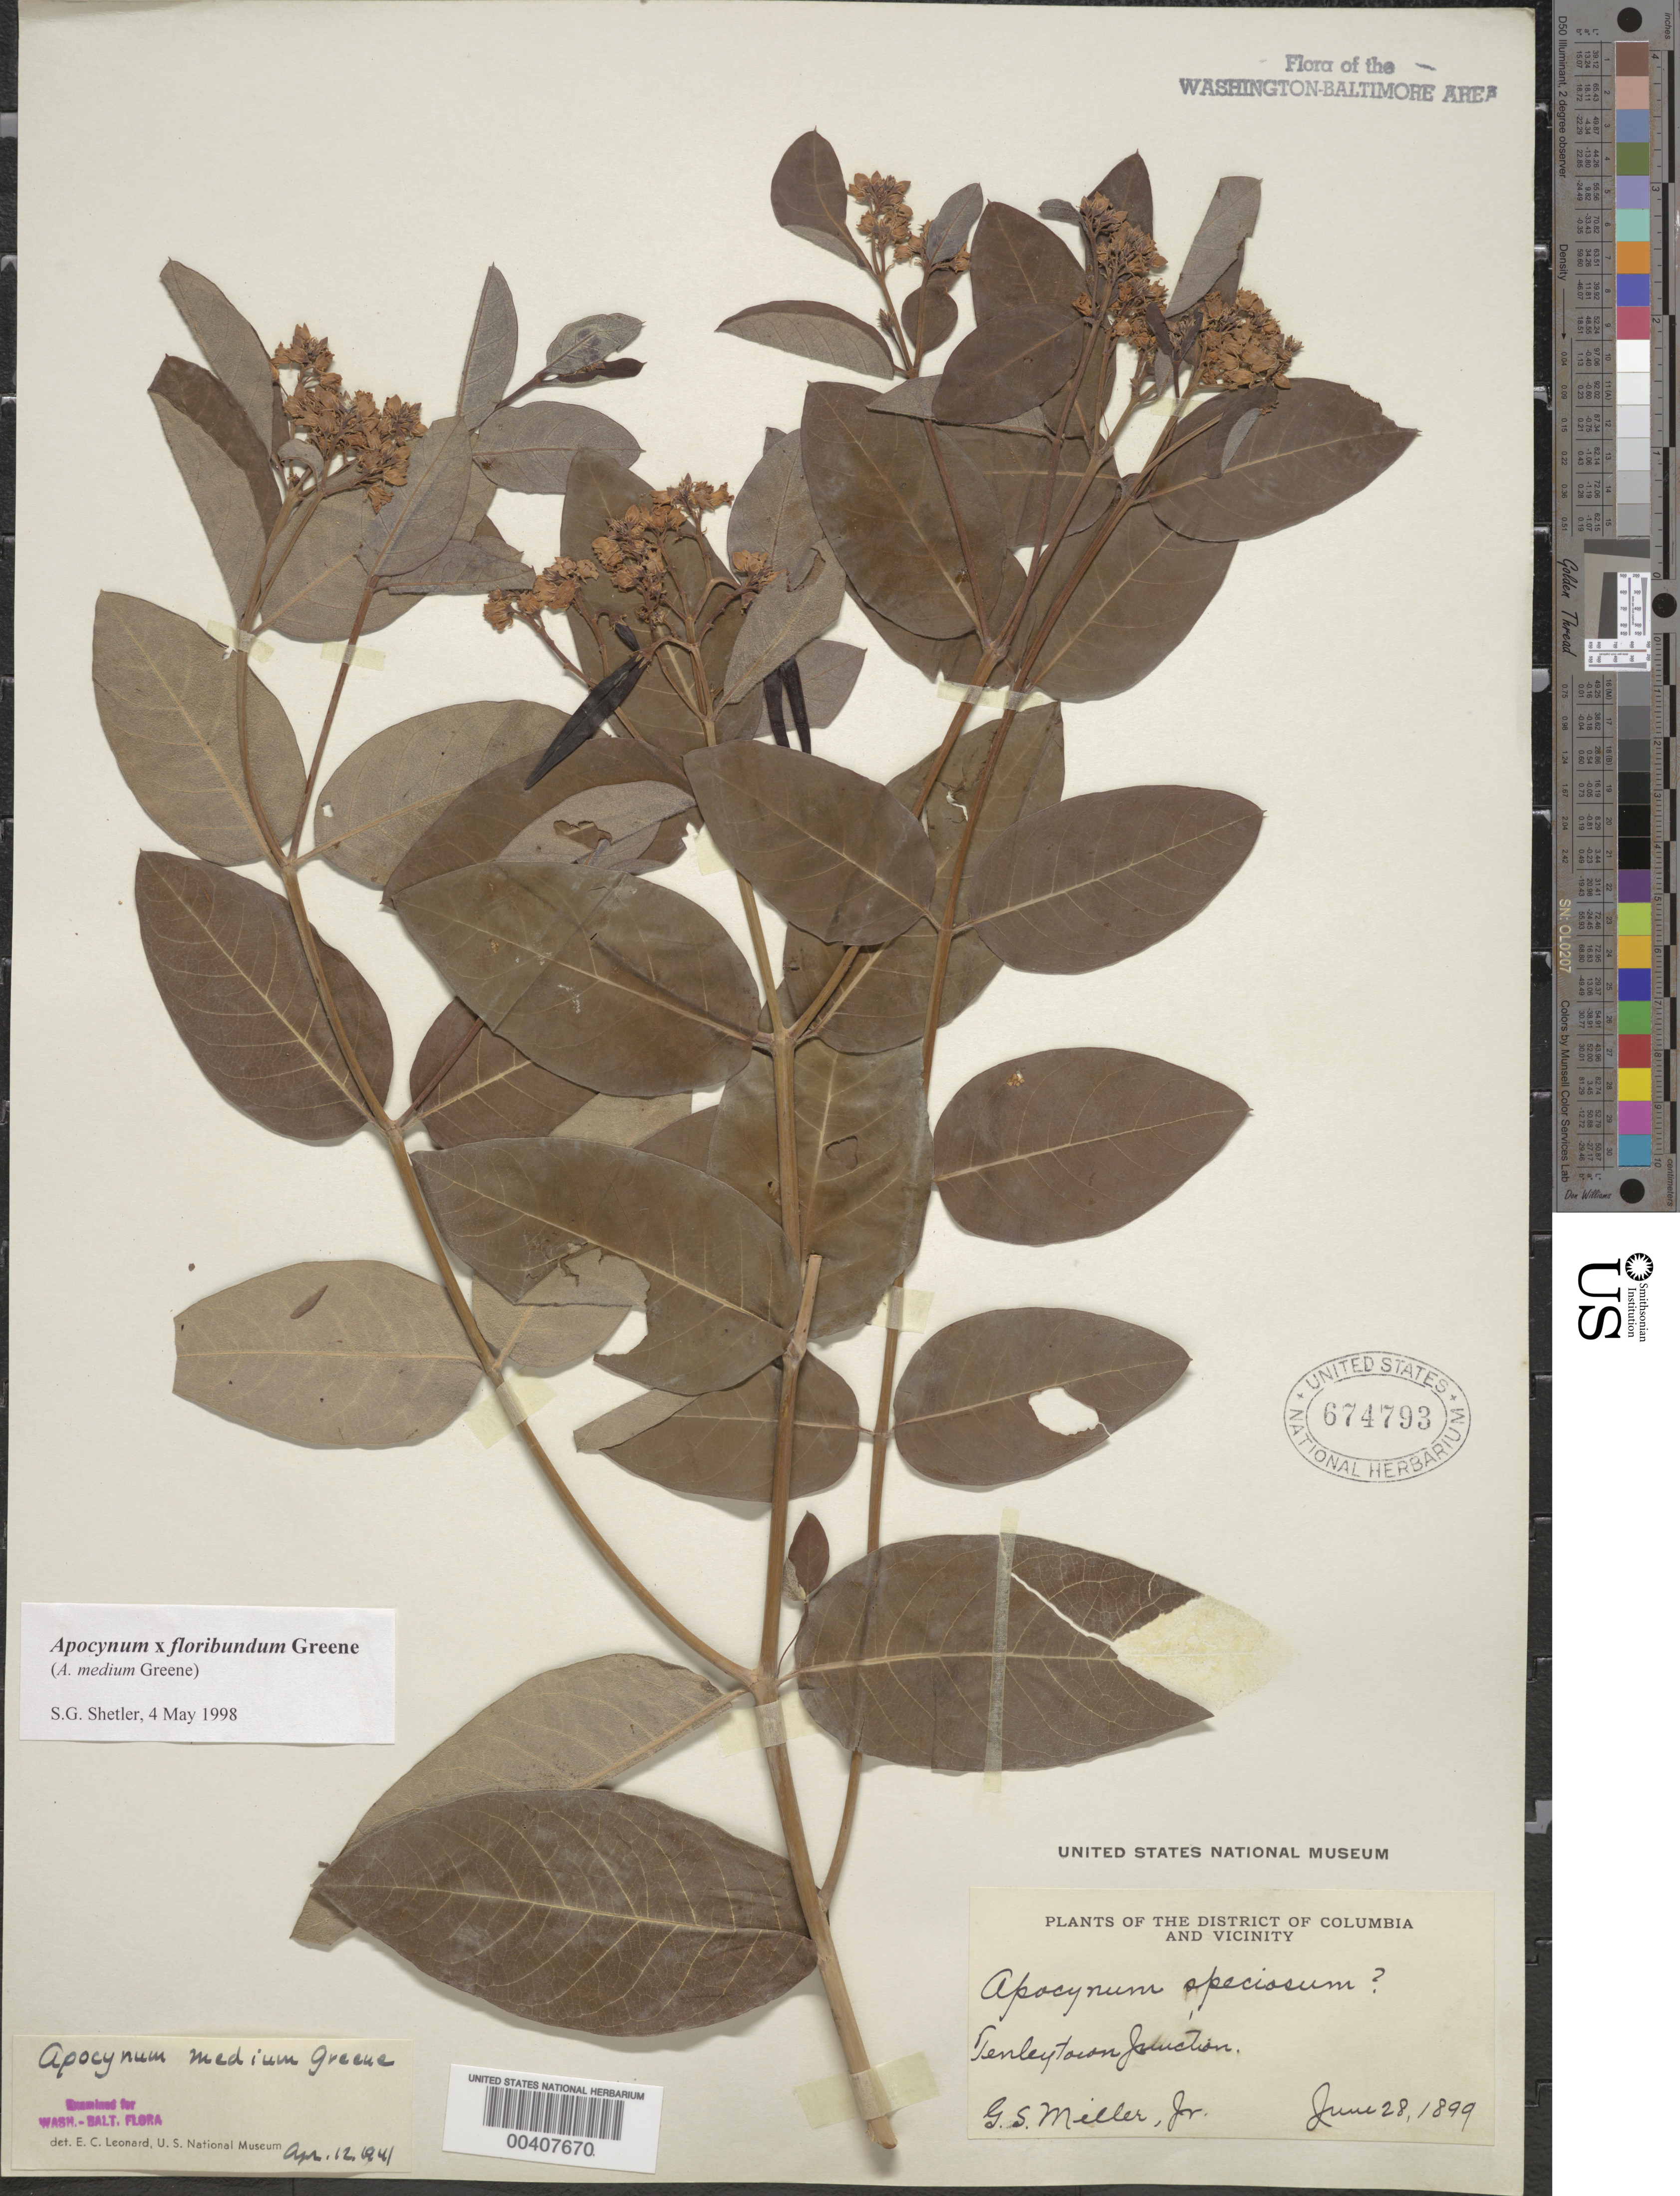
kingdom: Plantae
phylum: Tracheophyta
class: Magnoliopsida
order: Gentianales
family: Apocynaceae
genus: Apocynum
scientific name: Apocynum x floribundum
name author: Greene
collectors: G. S. Miller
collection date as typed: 28 Jun 1899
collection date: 1899-06-28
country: United States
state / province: District of Columbia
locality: Teneleytown junction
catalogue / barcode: US 674793